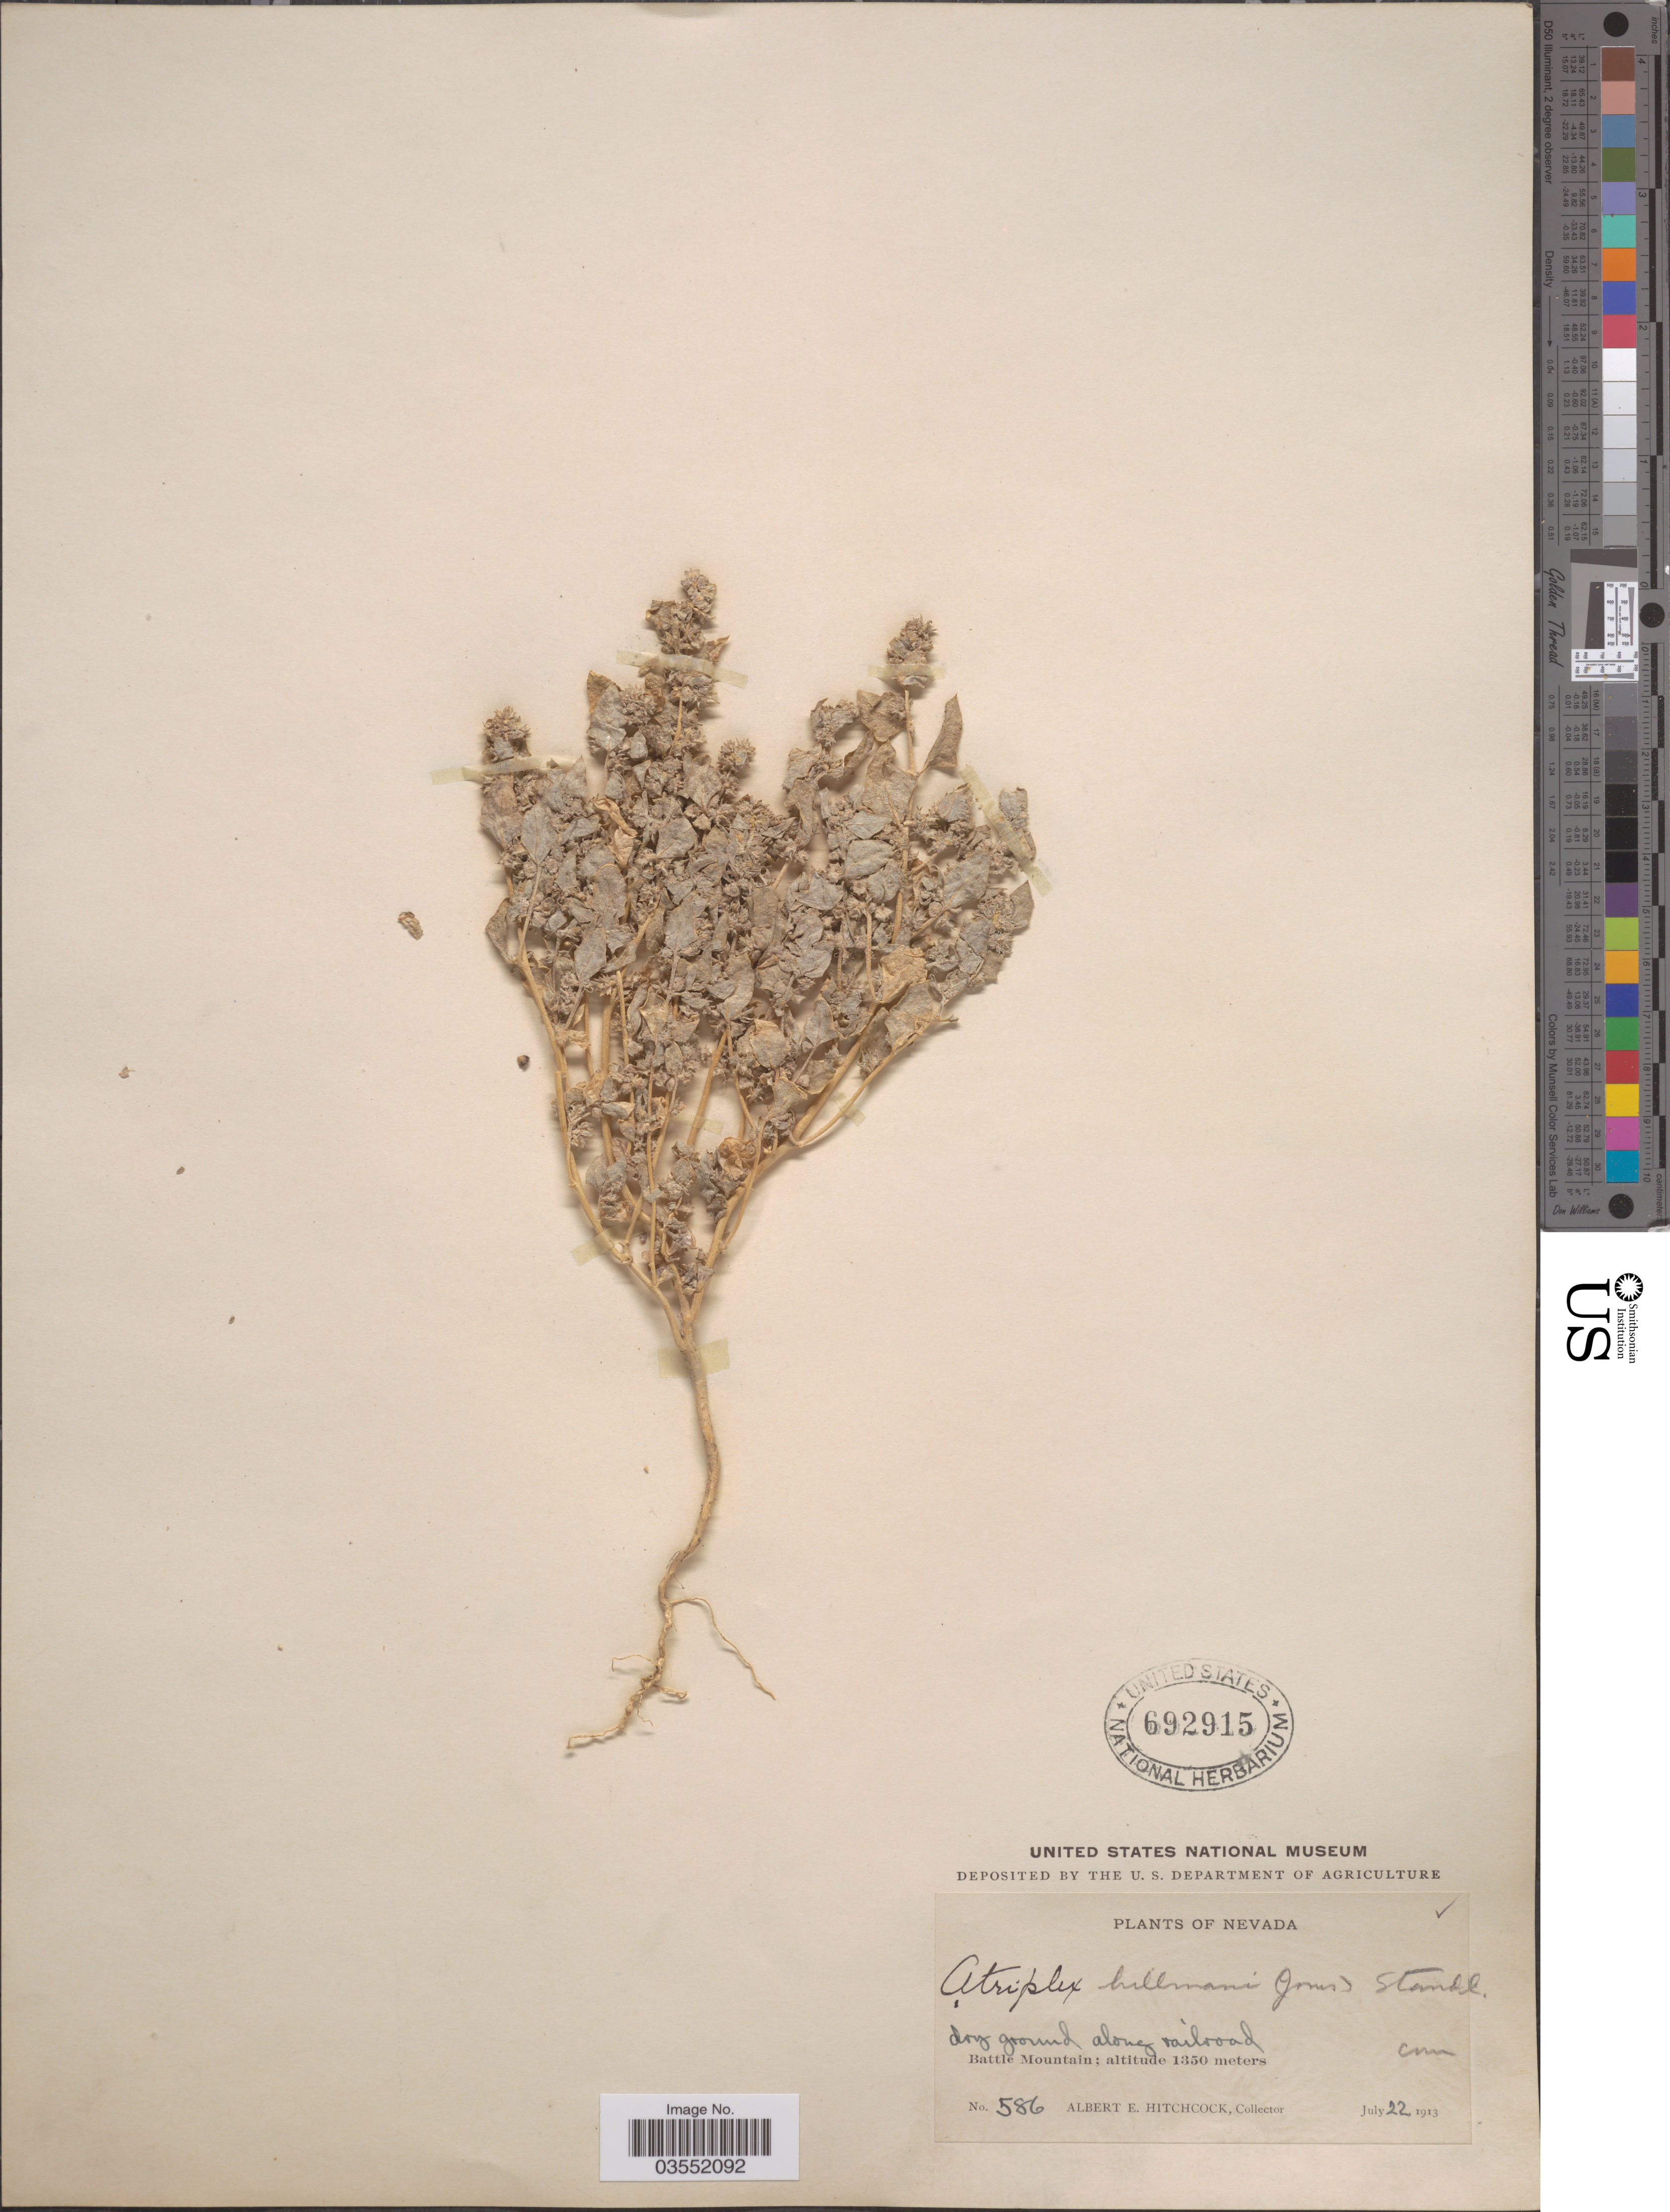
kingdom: Plantae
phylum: Tracheophyta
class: Magnoliopsida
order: Caryophyllales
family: Amaranthaceae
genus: Atriplex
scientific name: Atriplex hillmanii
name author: (M.E. Jones) Standl.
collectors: A. Hitchcock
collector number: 586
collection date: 1913-07-22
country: United States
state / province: Nevada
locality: Along railroad. Battle Mountain.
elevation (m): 1350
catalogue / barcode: US 692915